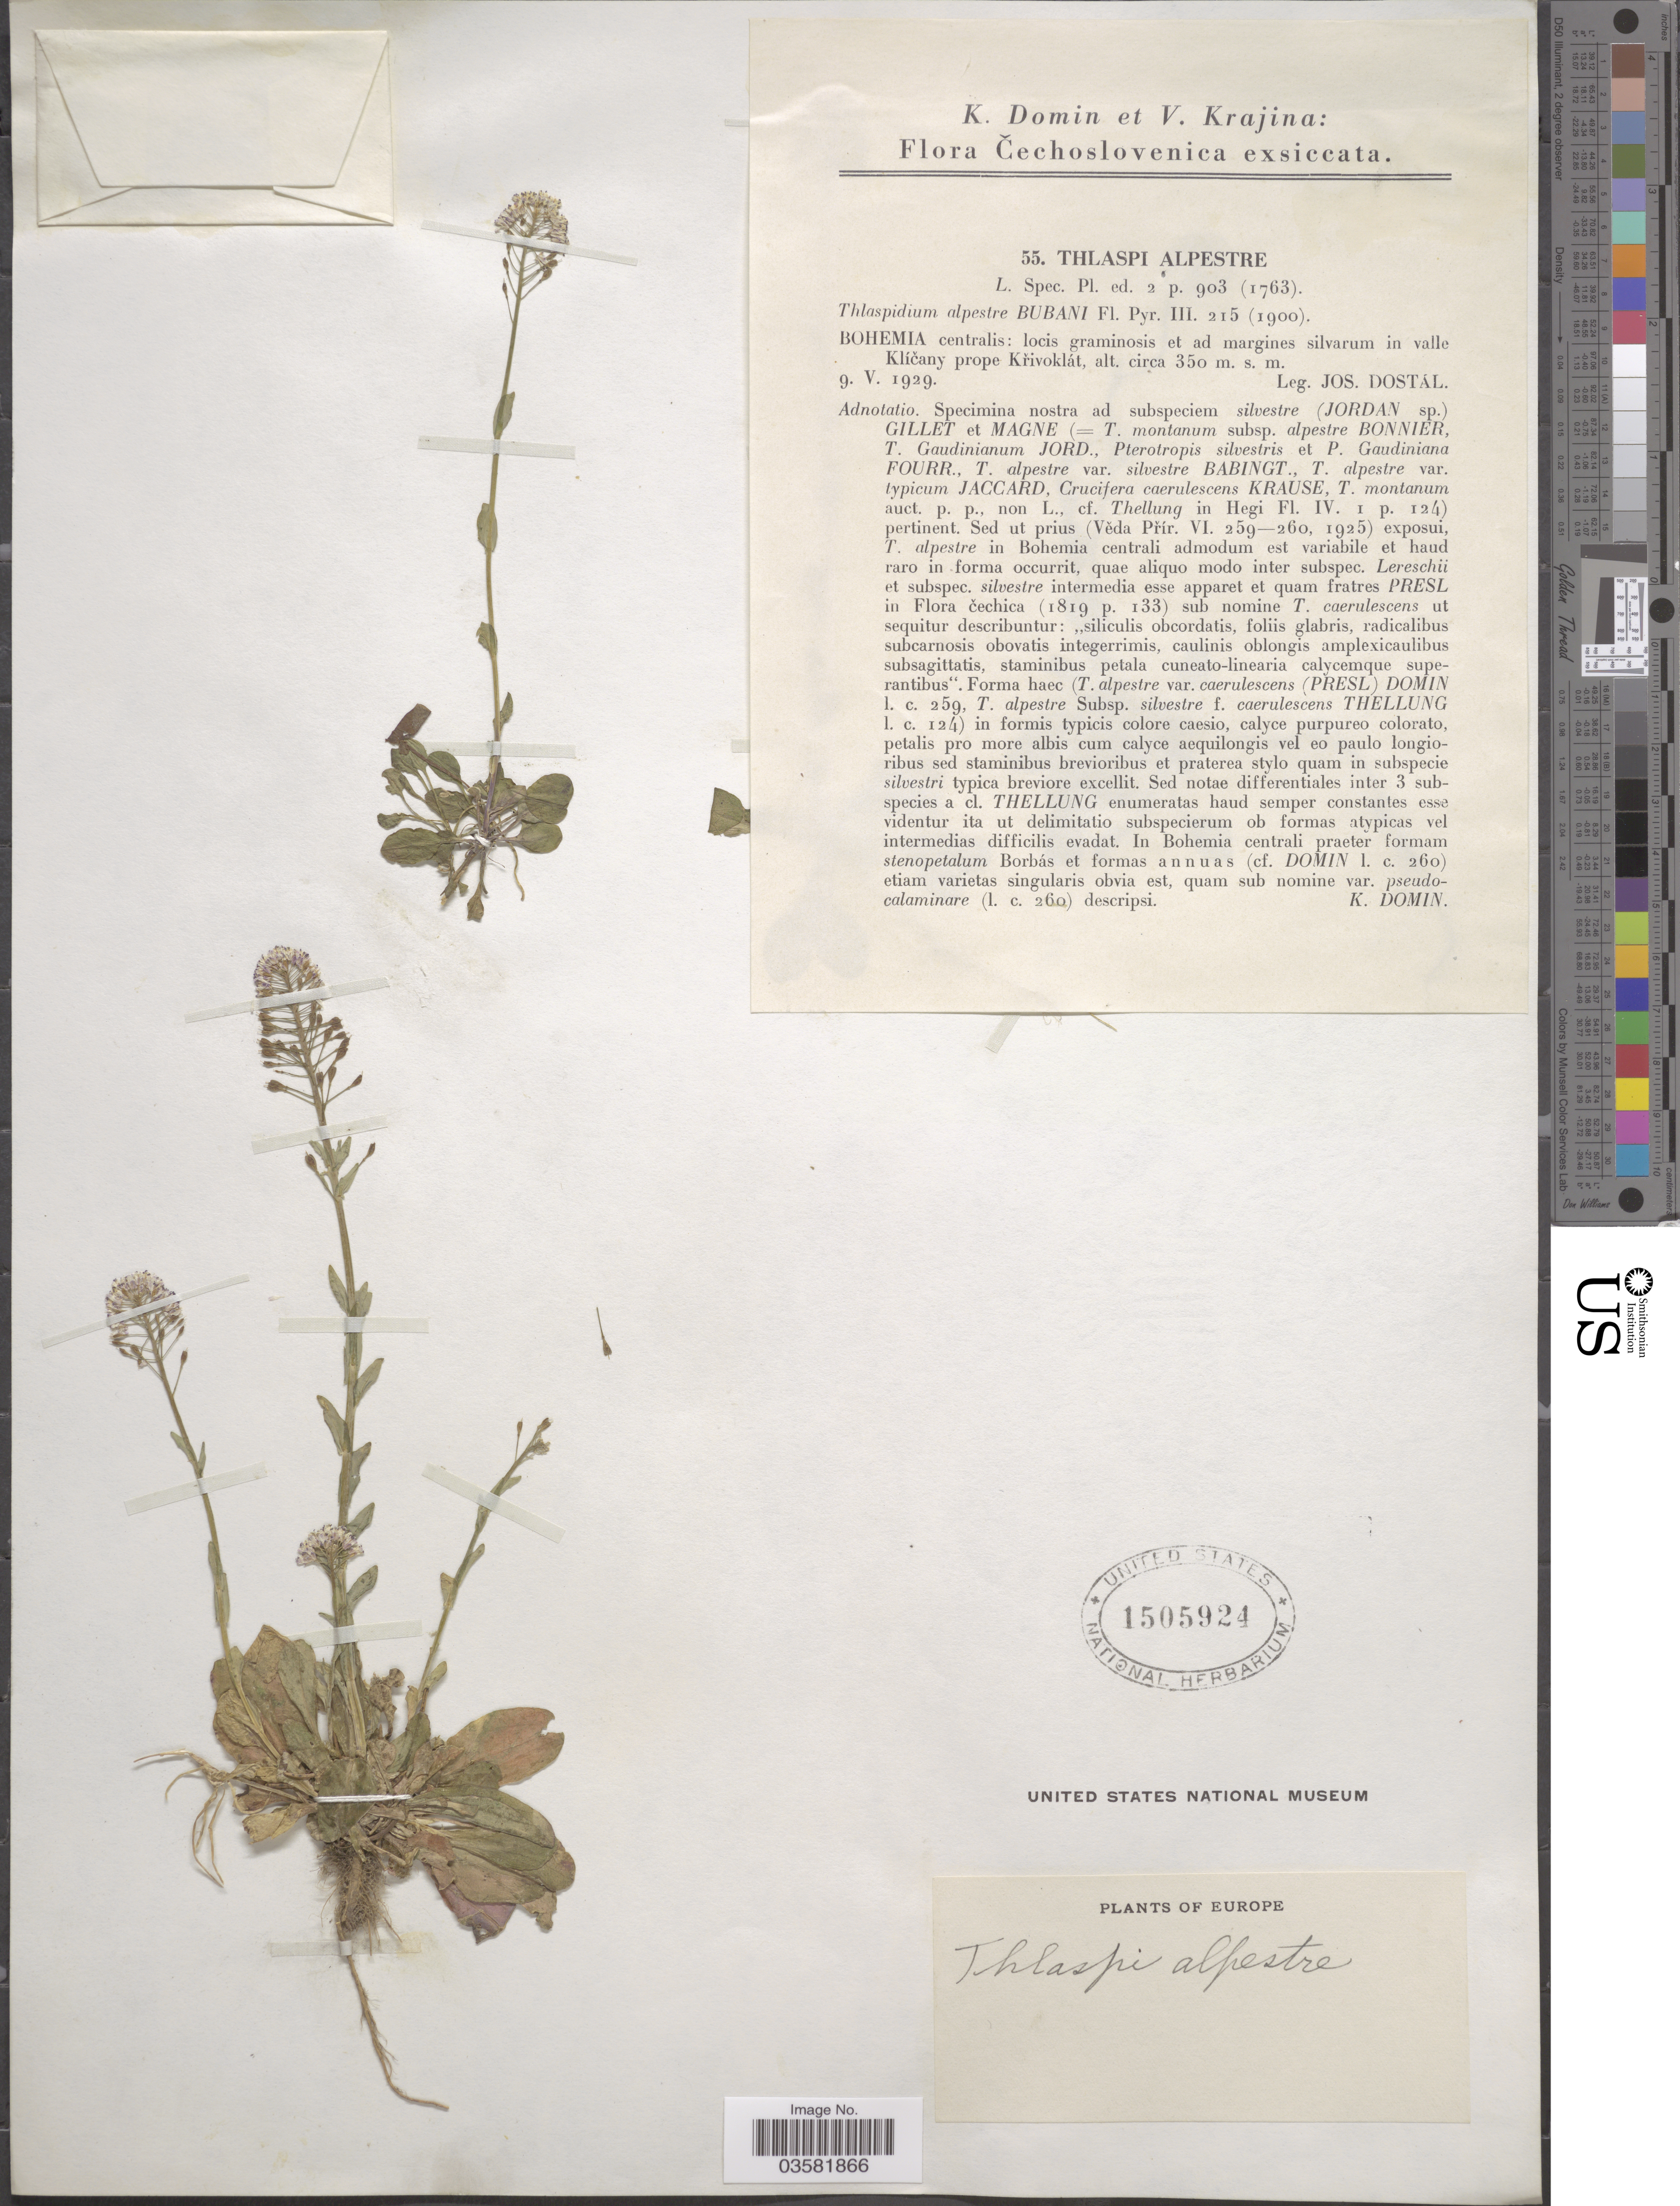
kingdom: Plantae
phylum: Tracheophyta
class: Magnoliopsida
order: Brassicales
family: Brassicaceae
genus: Thlaspi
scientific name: Thlaspi alpestre L. nom. illeg.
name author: L.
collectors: J. Dostál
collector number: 55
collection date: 1929-05-09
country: Czechia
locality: Čechoslovenica. Bohemia centralis: locis graminosis et ad margines silvarum in valle Klíčany prope Křivoklát.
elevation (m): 350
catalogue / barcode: US 1505924